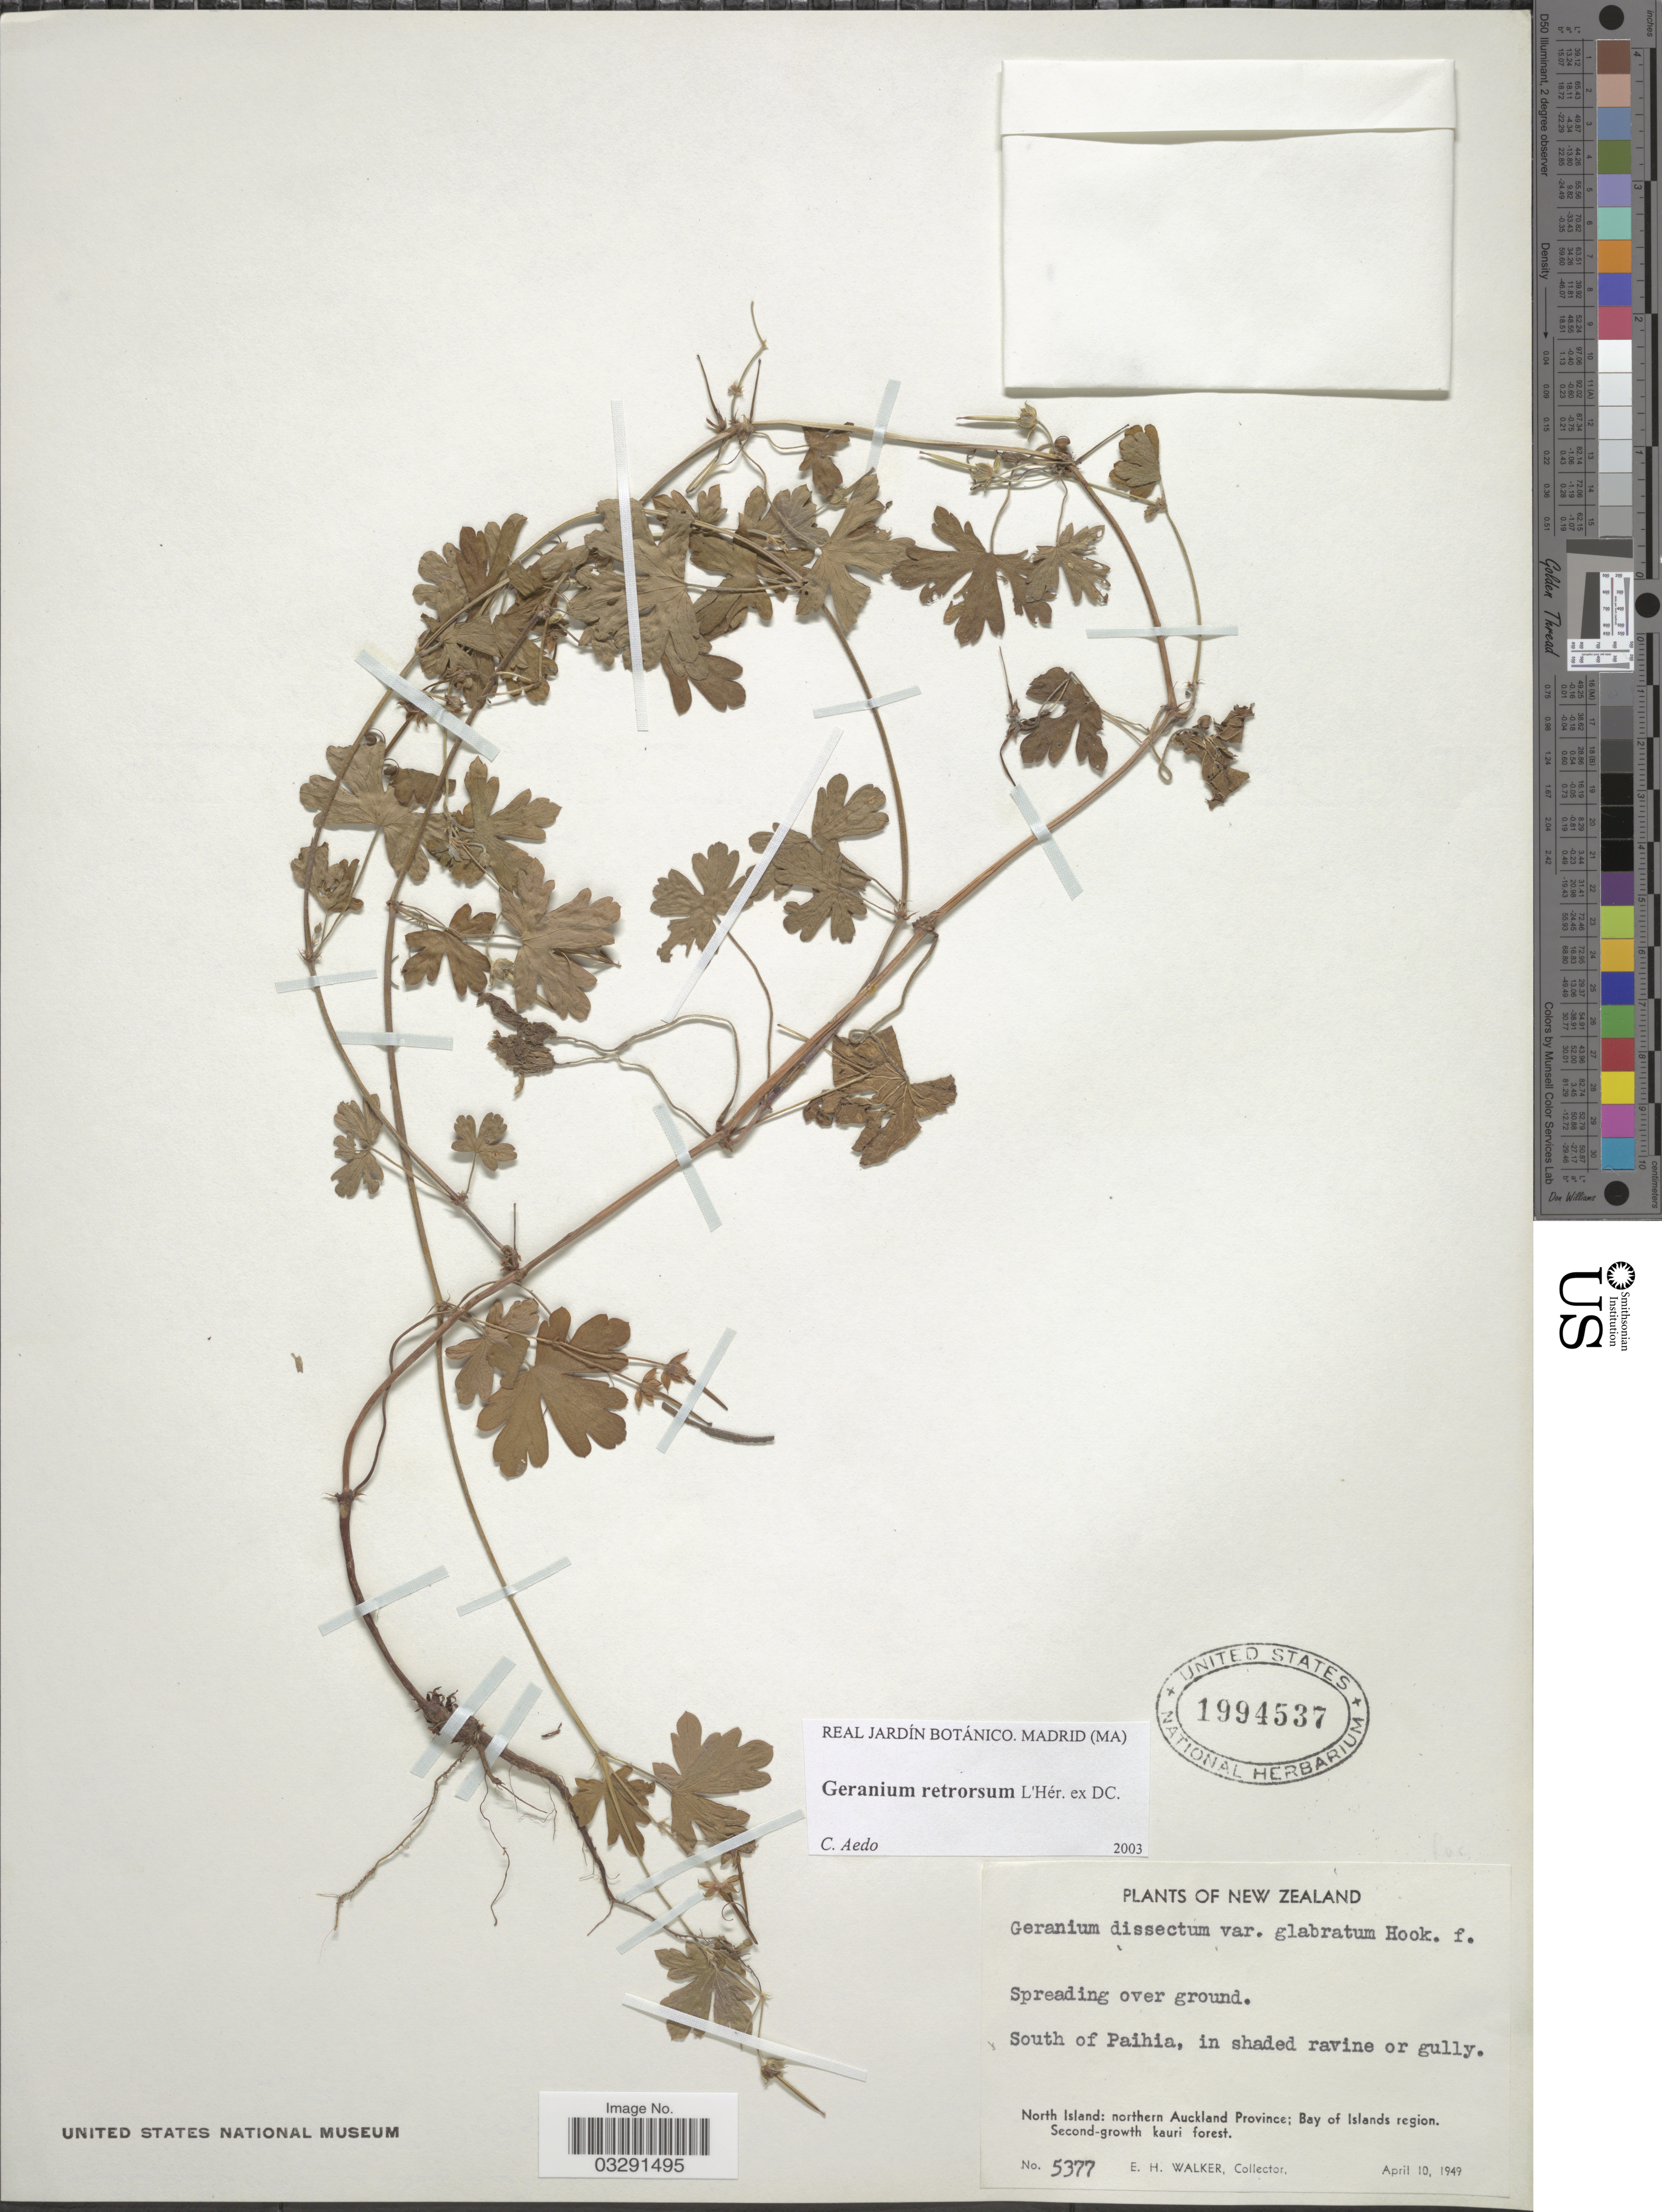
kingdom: Plantae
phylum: Tracheophyta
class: Magnoliopsida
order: Geraniales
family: Geraniaceae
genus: Geranium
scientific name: Geranium retrorsum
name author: L'Hér. ex DC.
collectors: E. H. Walker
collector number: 5377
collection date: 1949-04-10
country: New Zealand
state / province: Auckland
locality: South of Paihia, in shaded ravine or gully. North Island: northern Auckland Province; Bay of Islands region.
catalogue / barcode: US 1994537